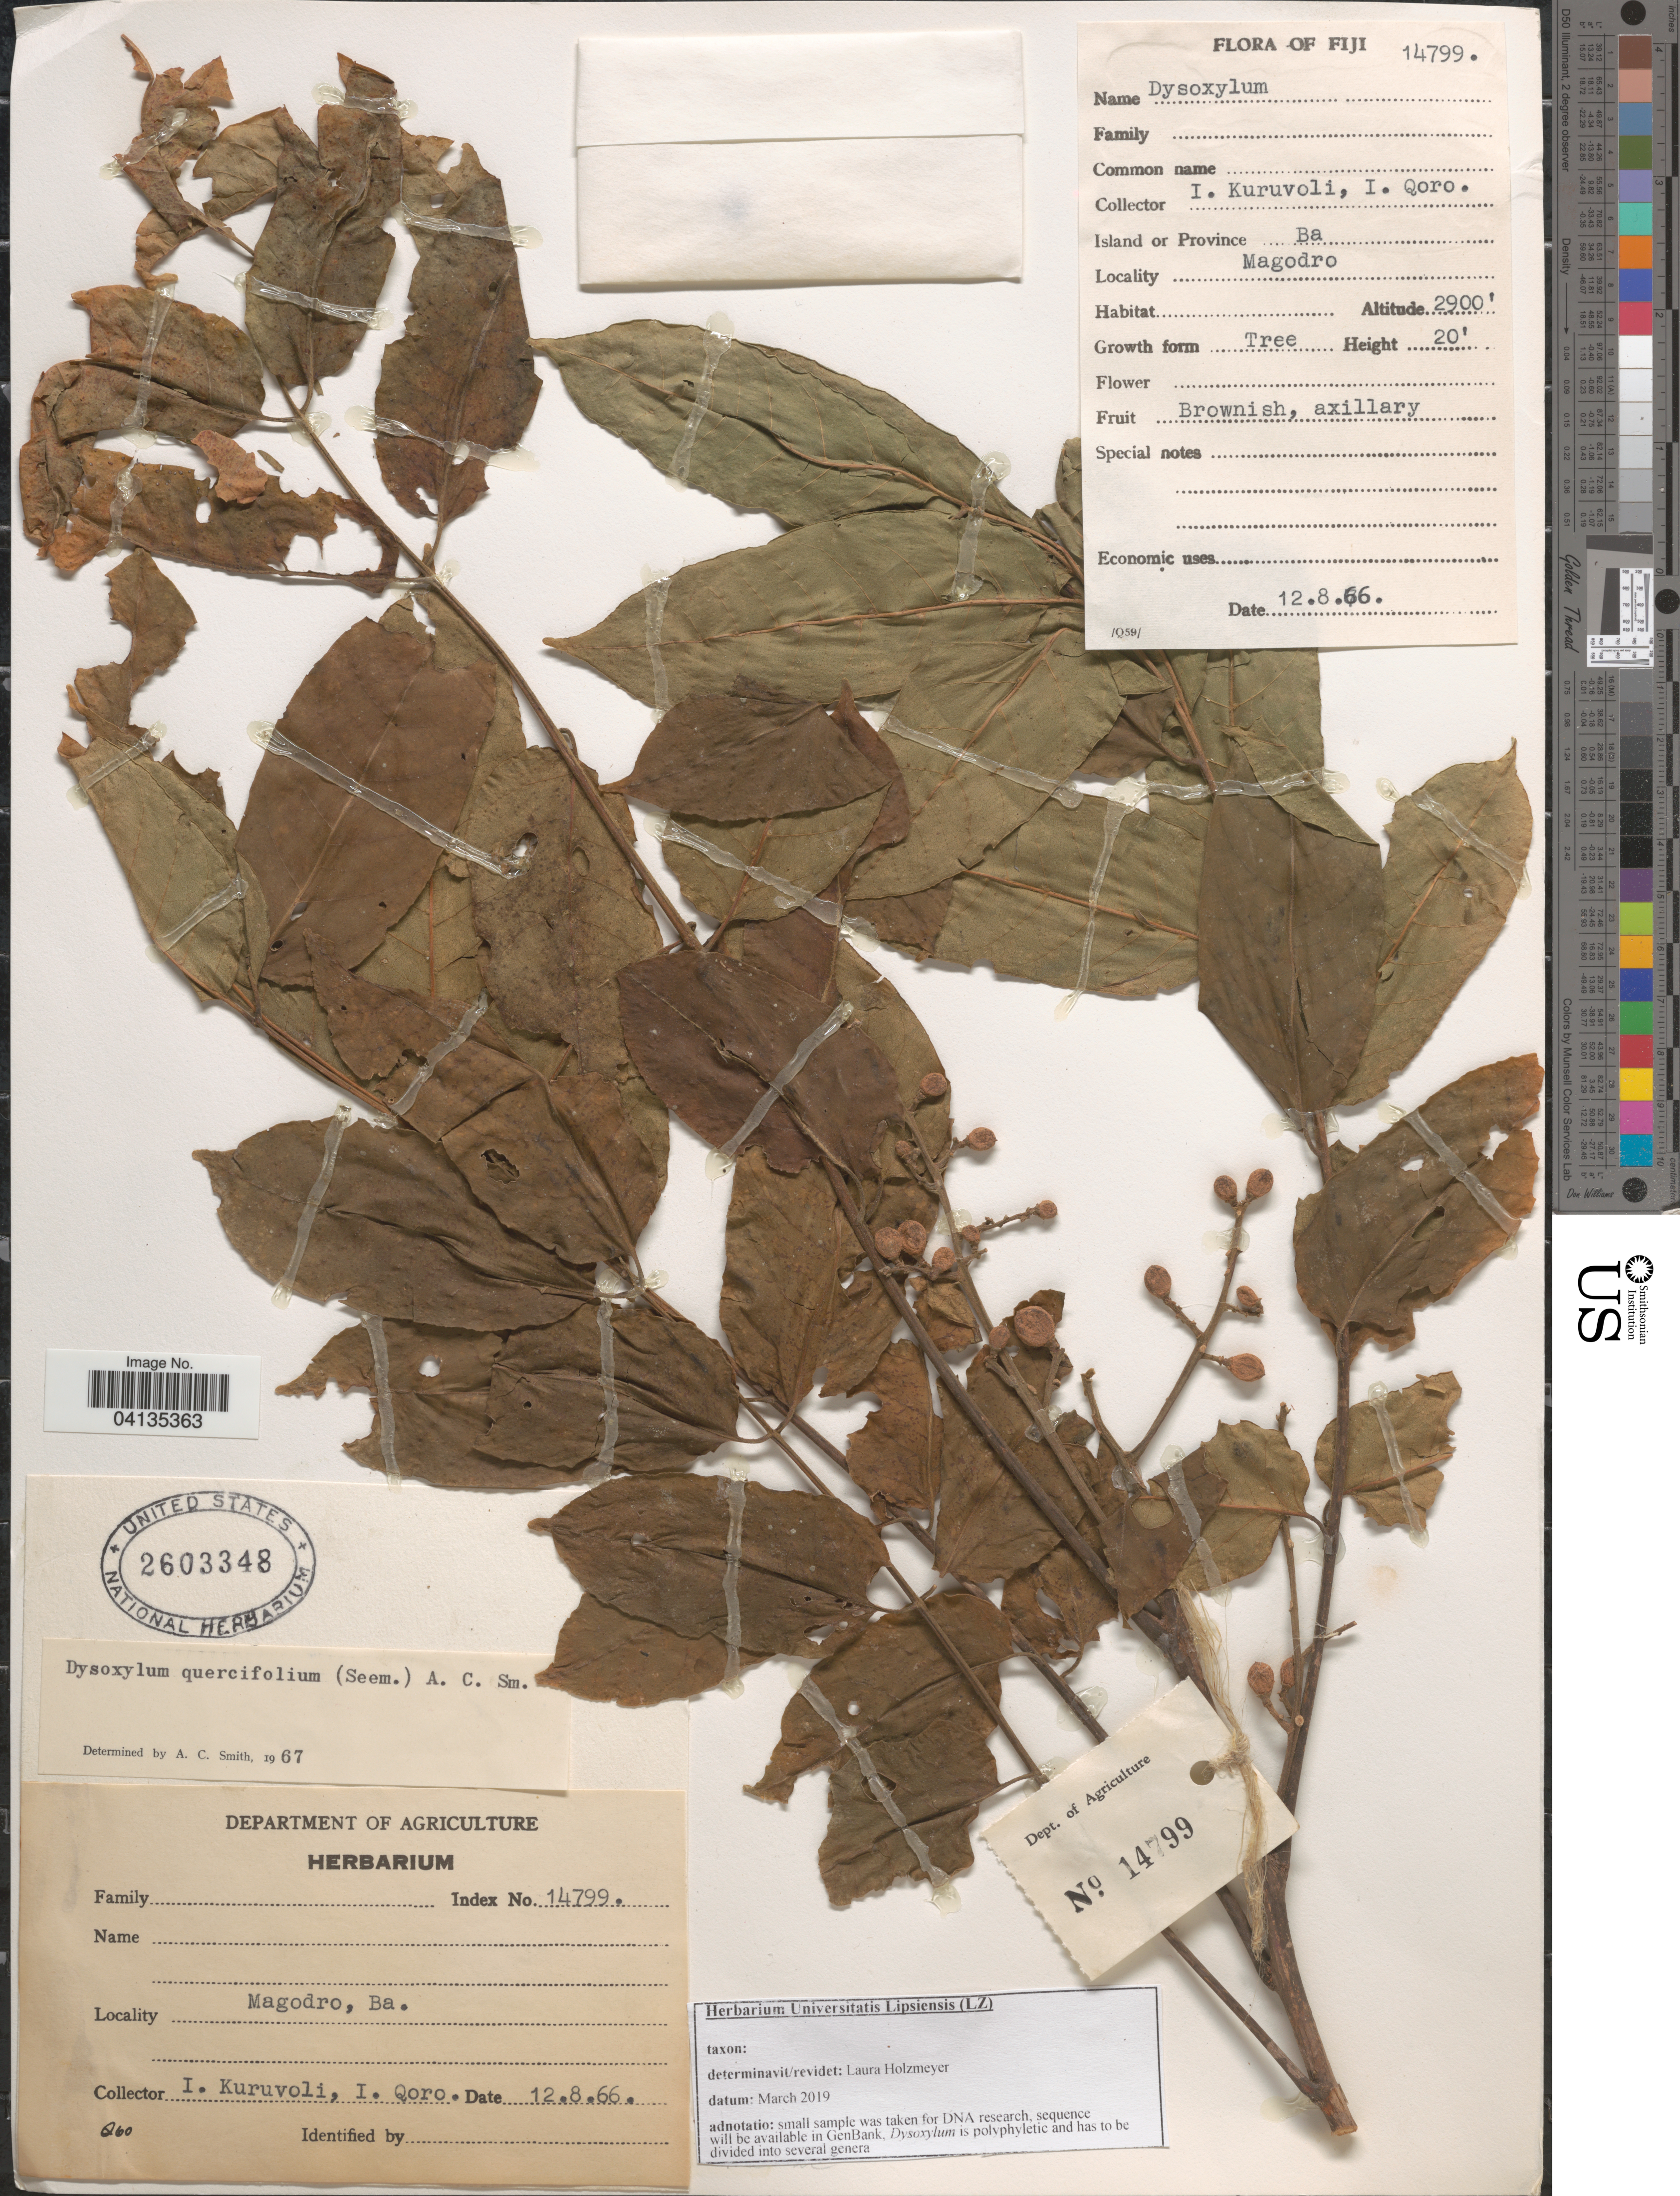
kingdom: Plantae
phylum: Tracheophyta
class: Magnoliopsida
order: Sapindales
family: Meliaceae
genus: Didymocheton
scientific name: Didymocheton alliaceus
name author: (G. Forst.) Mabb.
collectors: I. Kuruvoli & I. Qoro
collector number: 14799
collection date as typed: Transcribed d/m/y: 12/8/66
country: Fiji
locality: Magodro. Island or Province Ba.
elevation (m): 884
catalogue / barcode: US 2603348